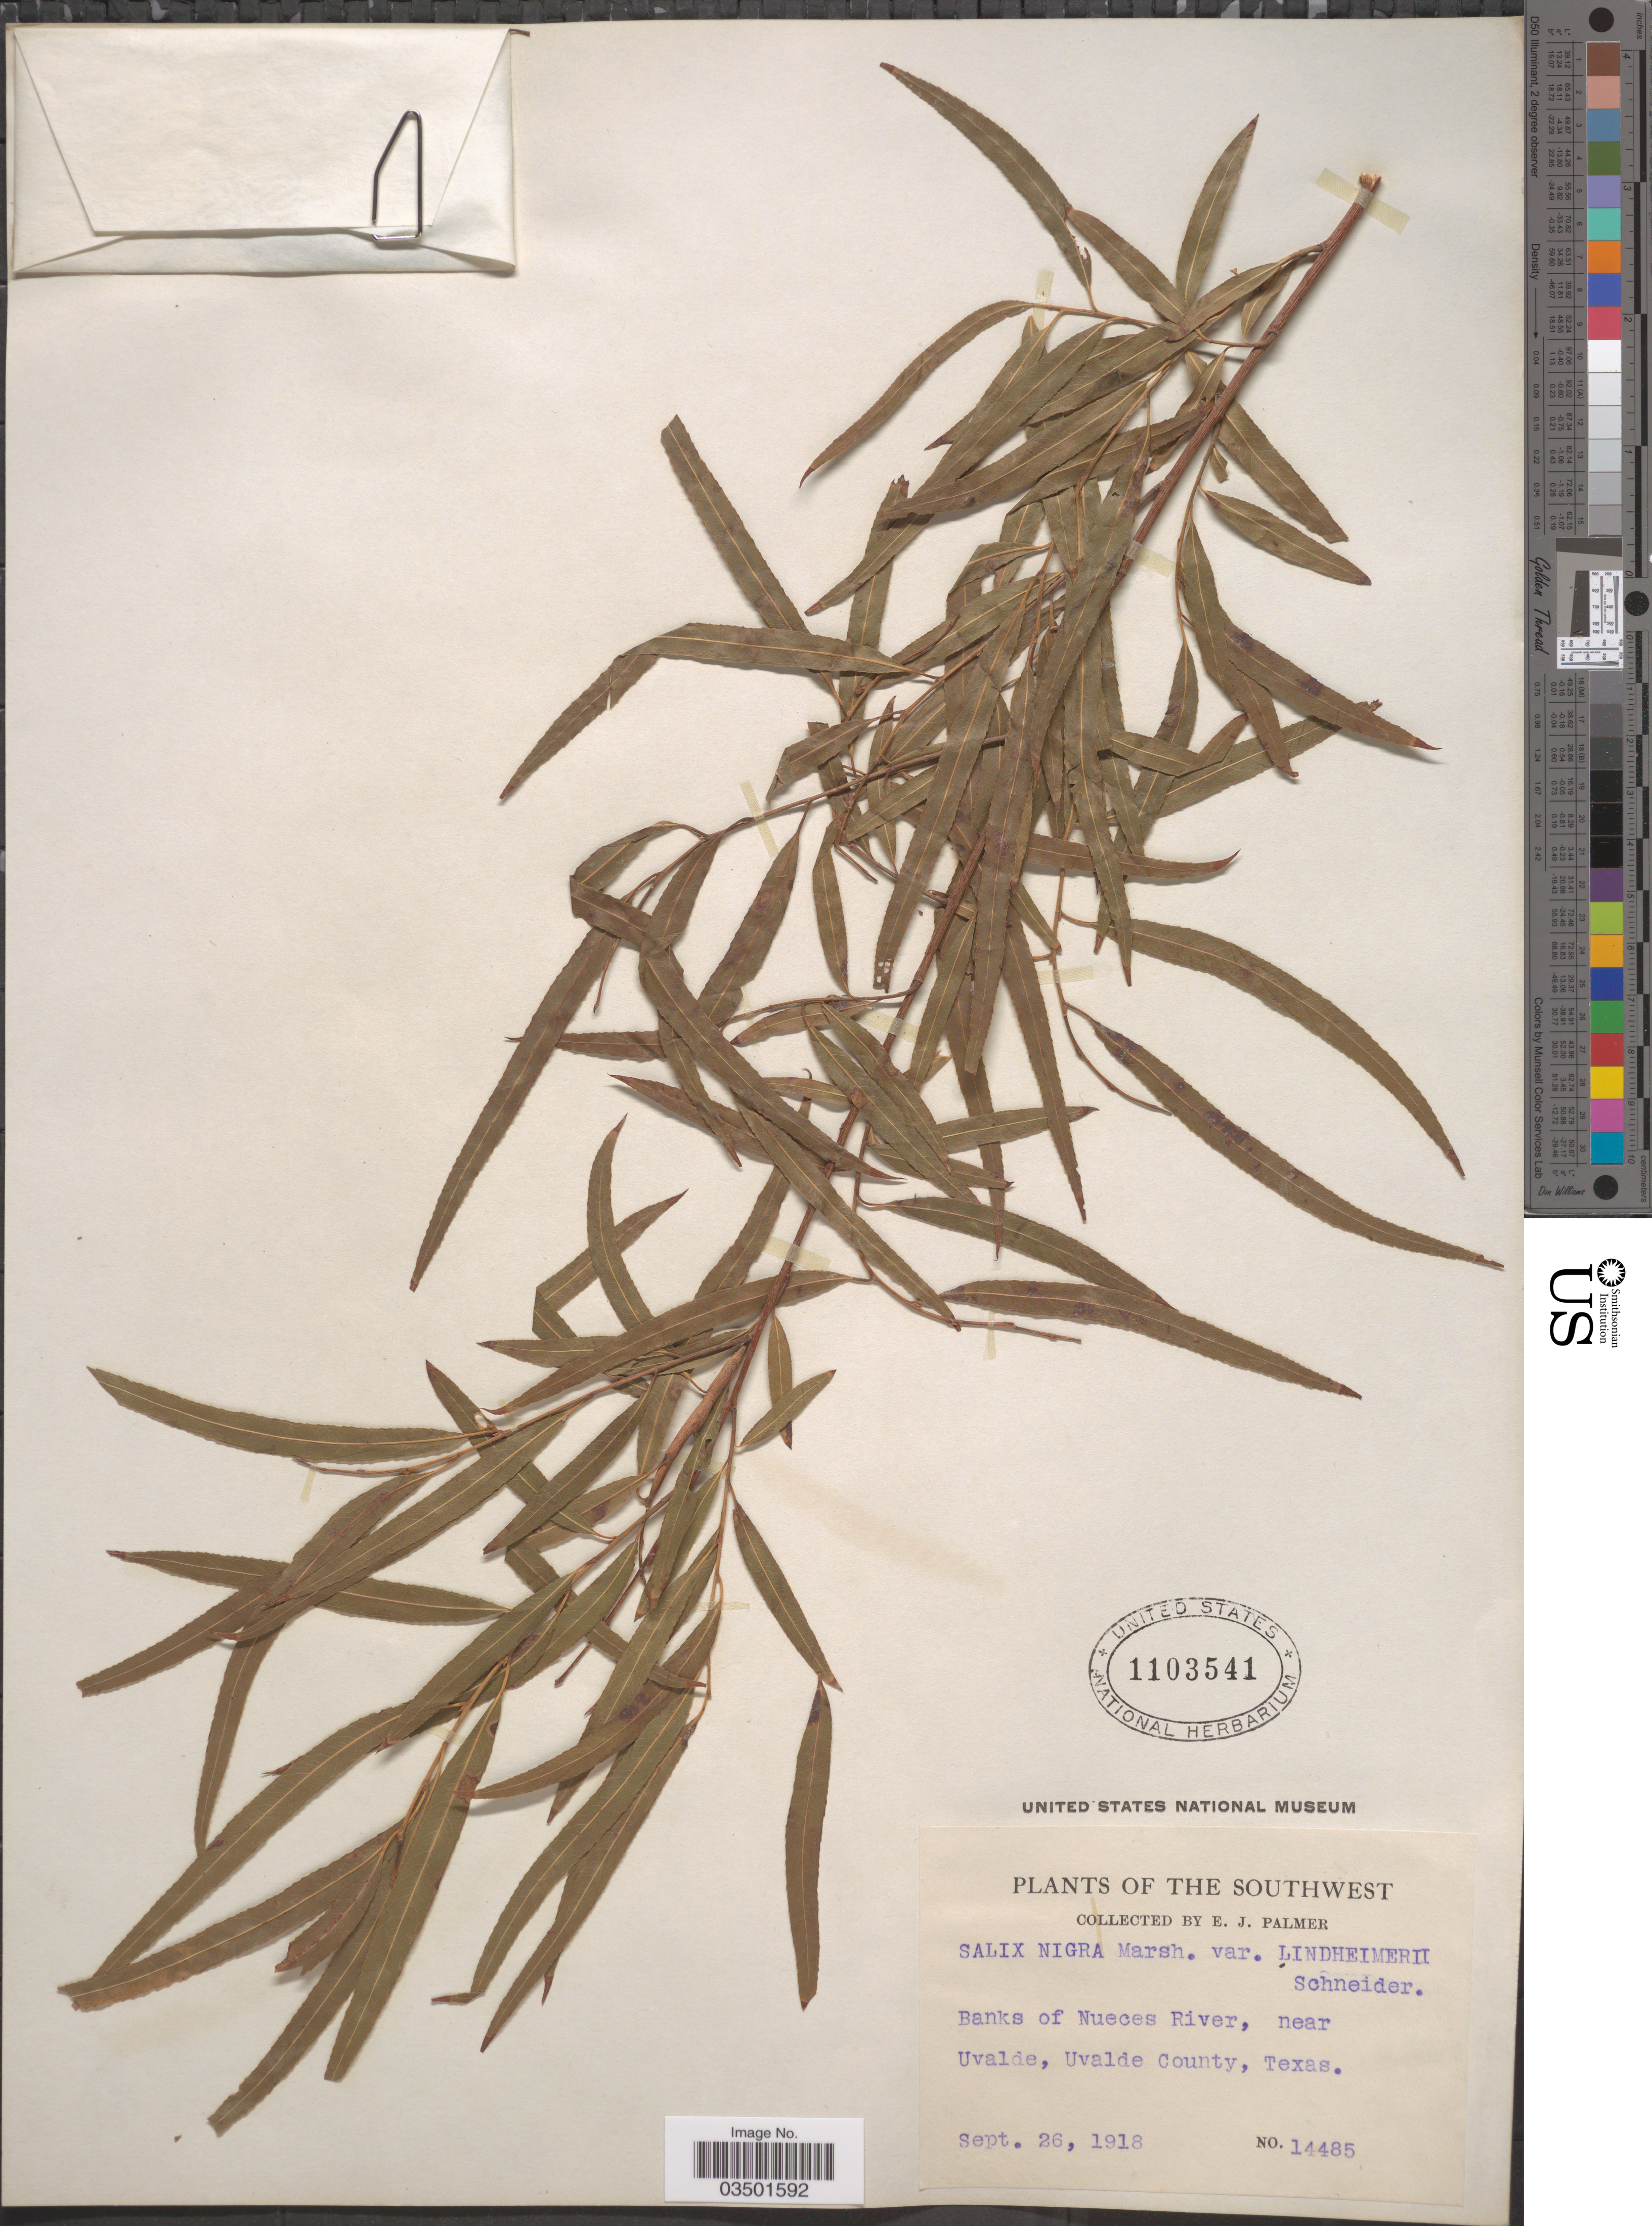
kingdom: Plantae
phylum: Tracheophyta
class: Magnoliopsida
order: Malpighiales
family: Salicaceae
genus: Salix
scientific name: Salix nigra var. lindheimeri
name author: C.K. Schneid.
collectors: E. J. Palmer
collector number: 14485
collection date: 1918-09-26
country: United States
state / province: Texas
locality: The Southwest. Banks of Nueces River, near Uvalde, Uvalde County.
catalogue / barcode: US 1103541